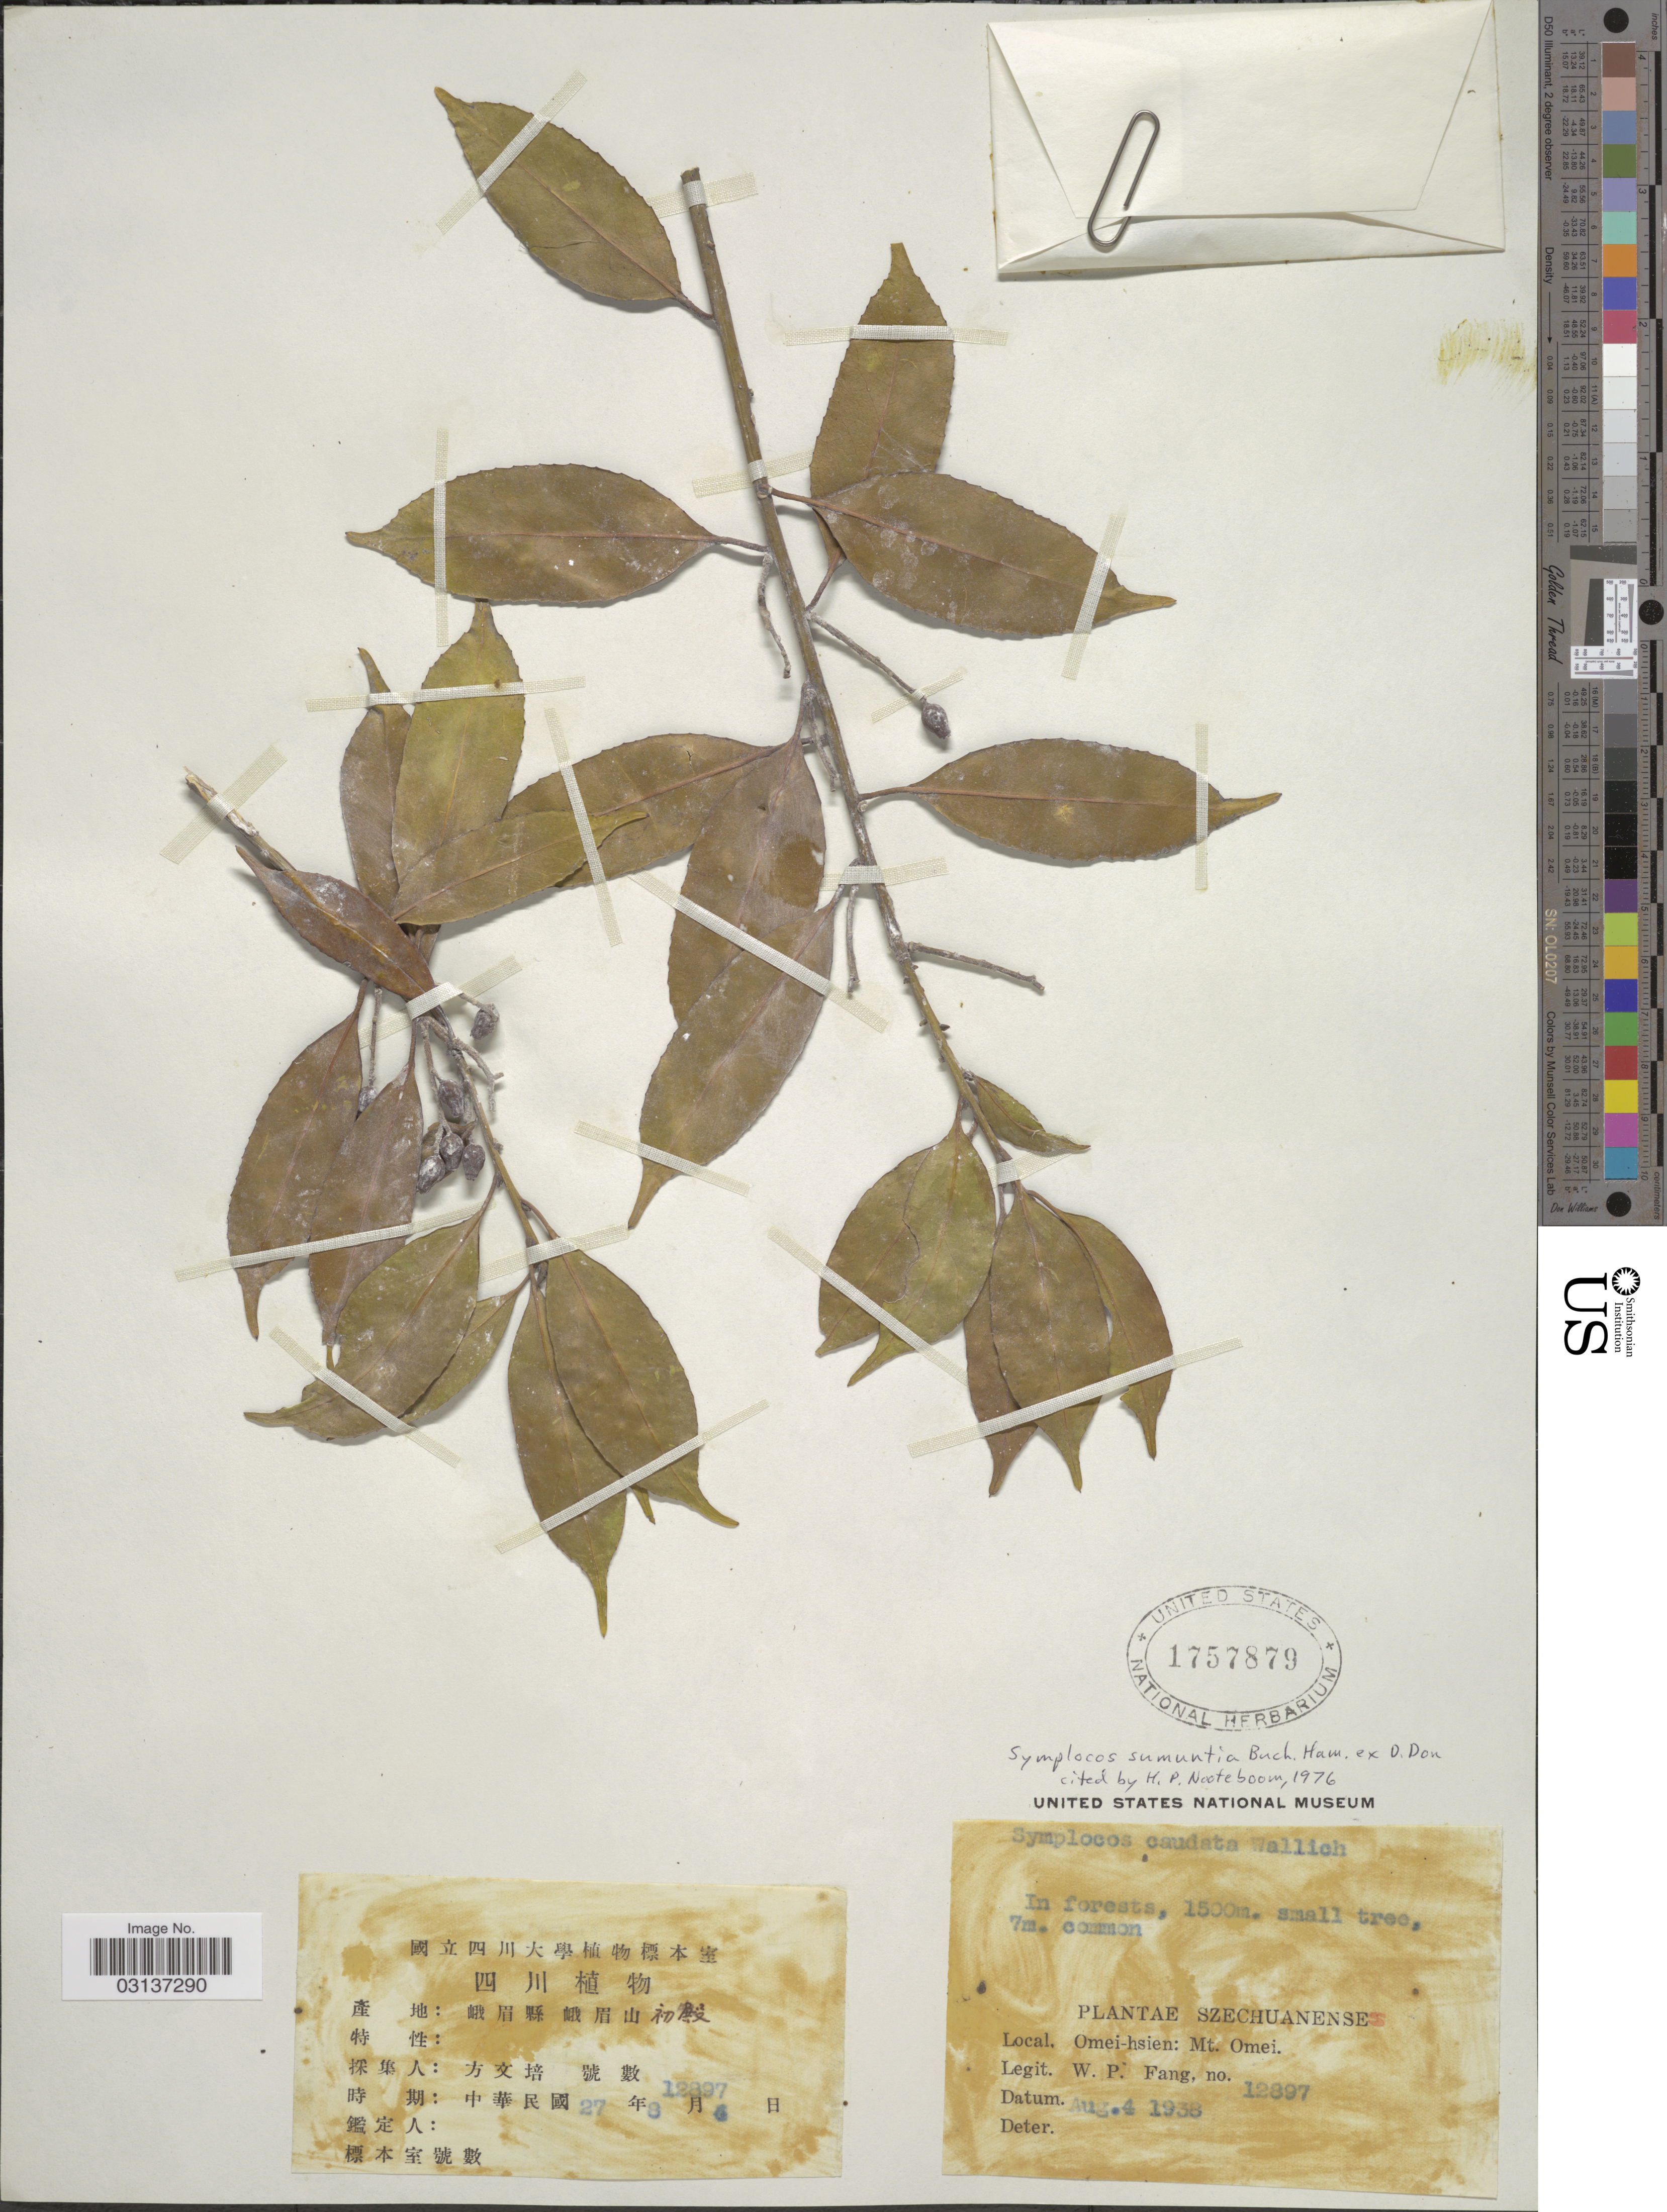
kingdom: Plantae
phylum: Tracheophyta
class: Magnoliopsida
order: Ericales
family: Symplocaceae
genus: Symplocos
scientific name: Symplocos sumuntia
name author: Buch.-Ham. ex D. Don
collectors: W. P. Fang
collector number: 12897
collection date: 1938-08-04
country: China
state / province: Sichuan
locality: Szechuanense. Omei-hsien: Mt. Omei.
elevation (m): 1500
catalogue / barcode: US 1757879